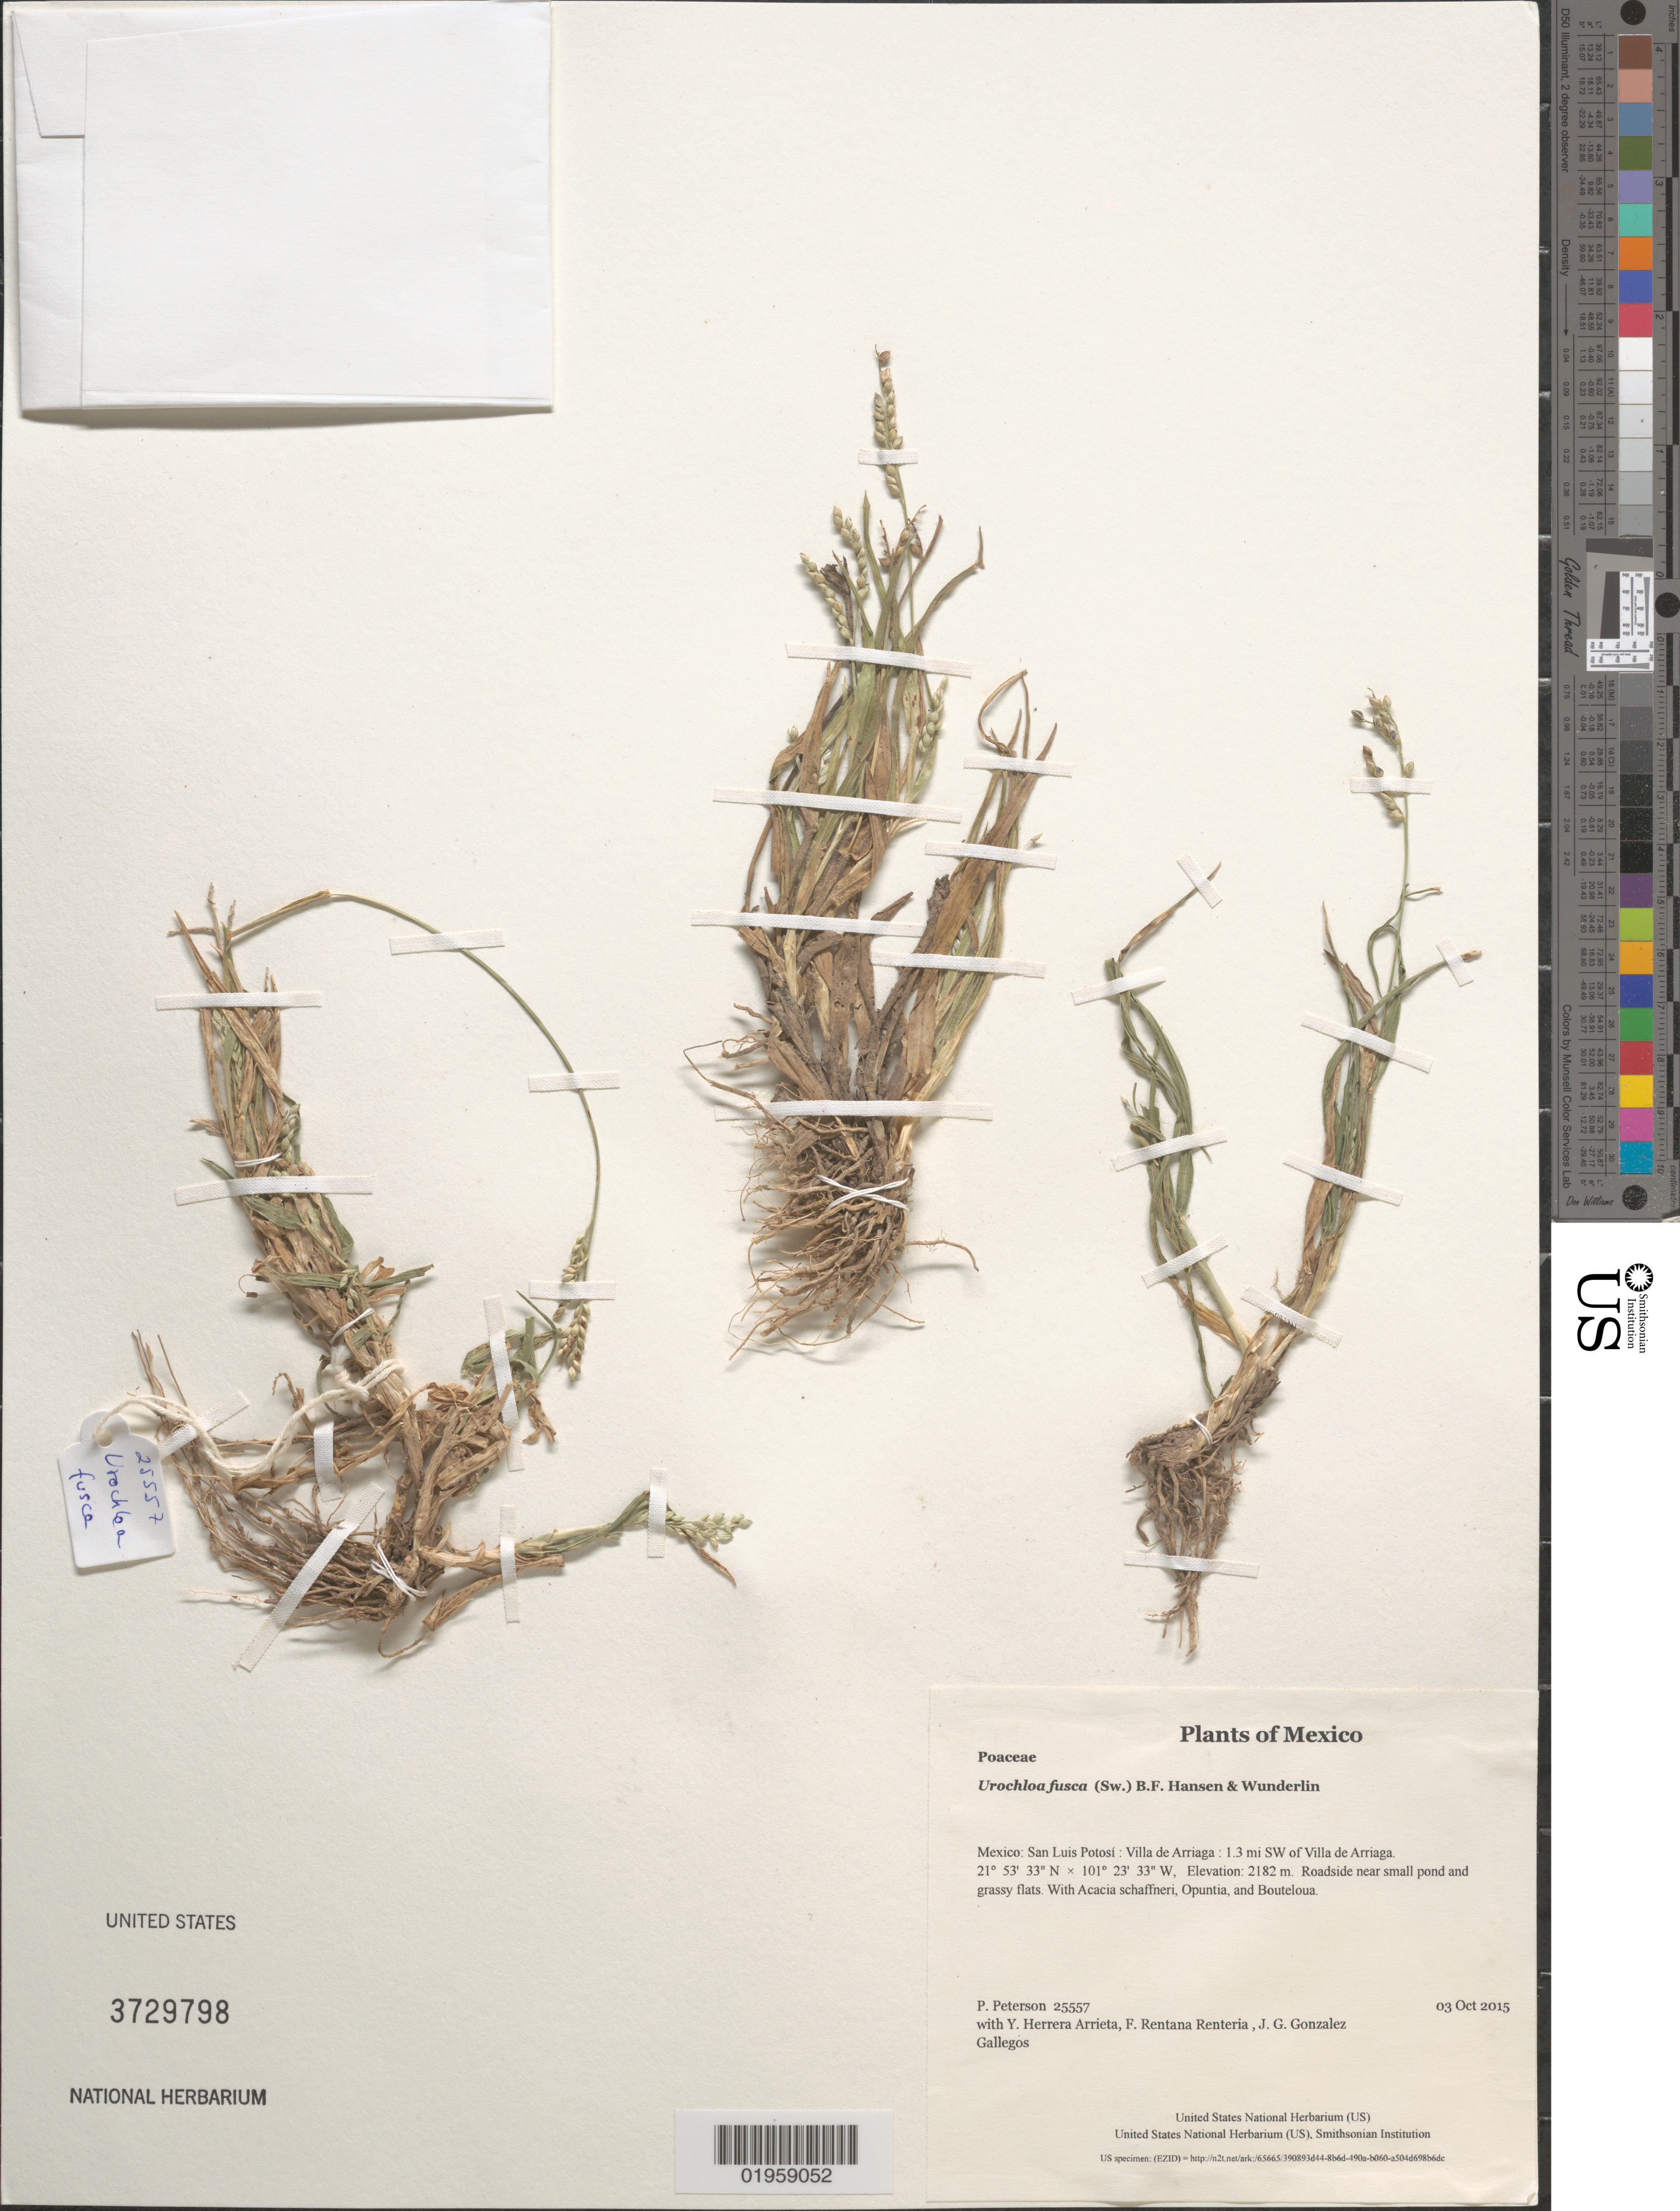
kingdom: Plantae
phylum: Tracheophyta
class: Liliopsida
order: Poales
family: Poaceae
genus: Urochloa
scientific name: Urochloa fusca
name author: (Sw.) B.F. Hansen & Wunderlin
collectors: P. M. Peterson, Y. Herrera Arrieta, F. Rentana Renteria & J. G. Gonzalez Gallegos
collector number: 25557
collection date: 2015-10-03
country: Mexico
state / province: San Luis Potosí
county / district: Villa de Arriaga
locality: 1.3 mi SW of Villa de Arriaga.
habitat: Roadside near small pond and grassy flats.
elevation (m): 2182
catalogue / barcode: US 3729798